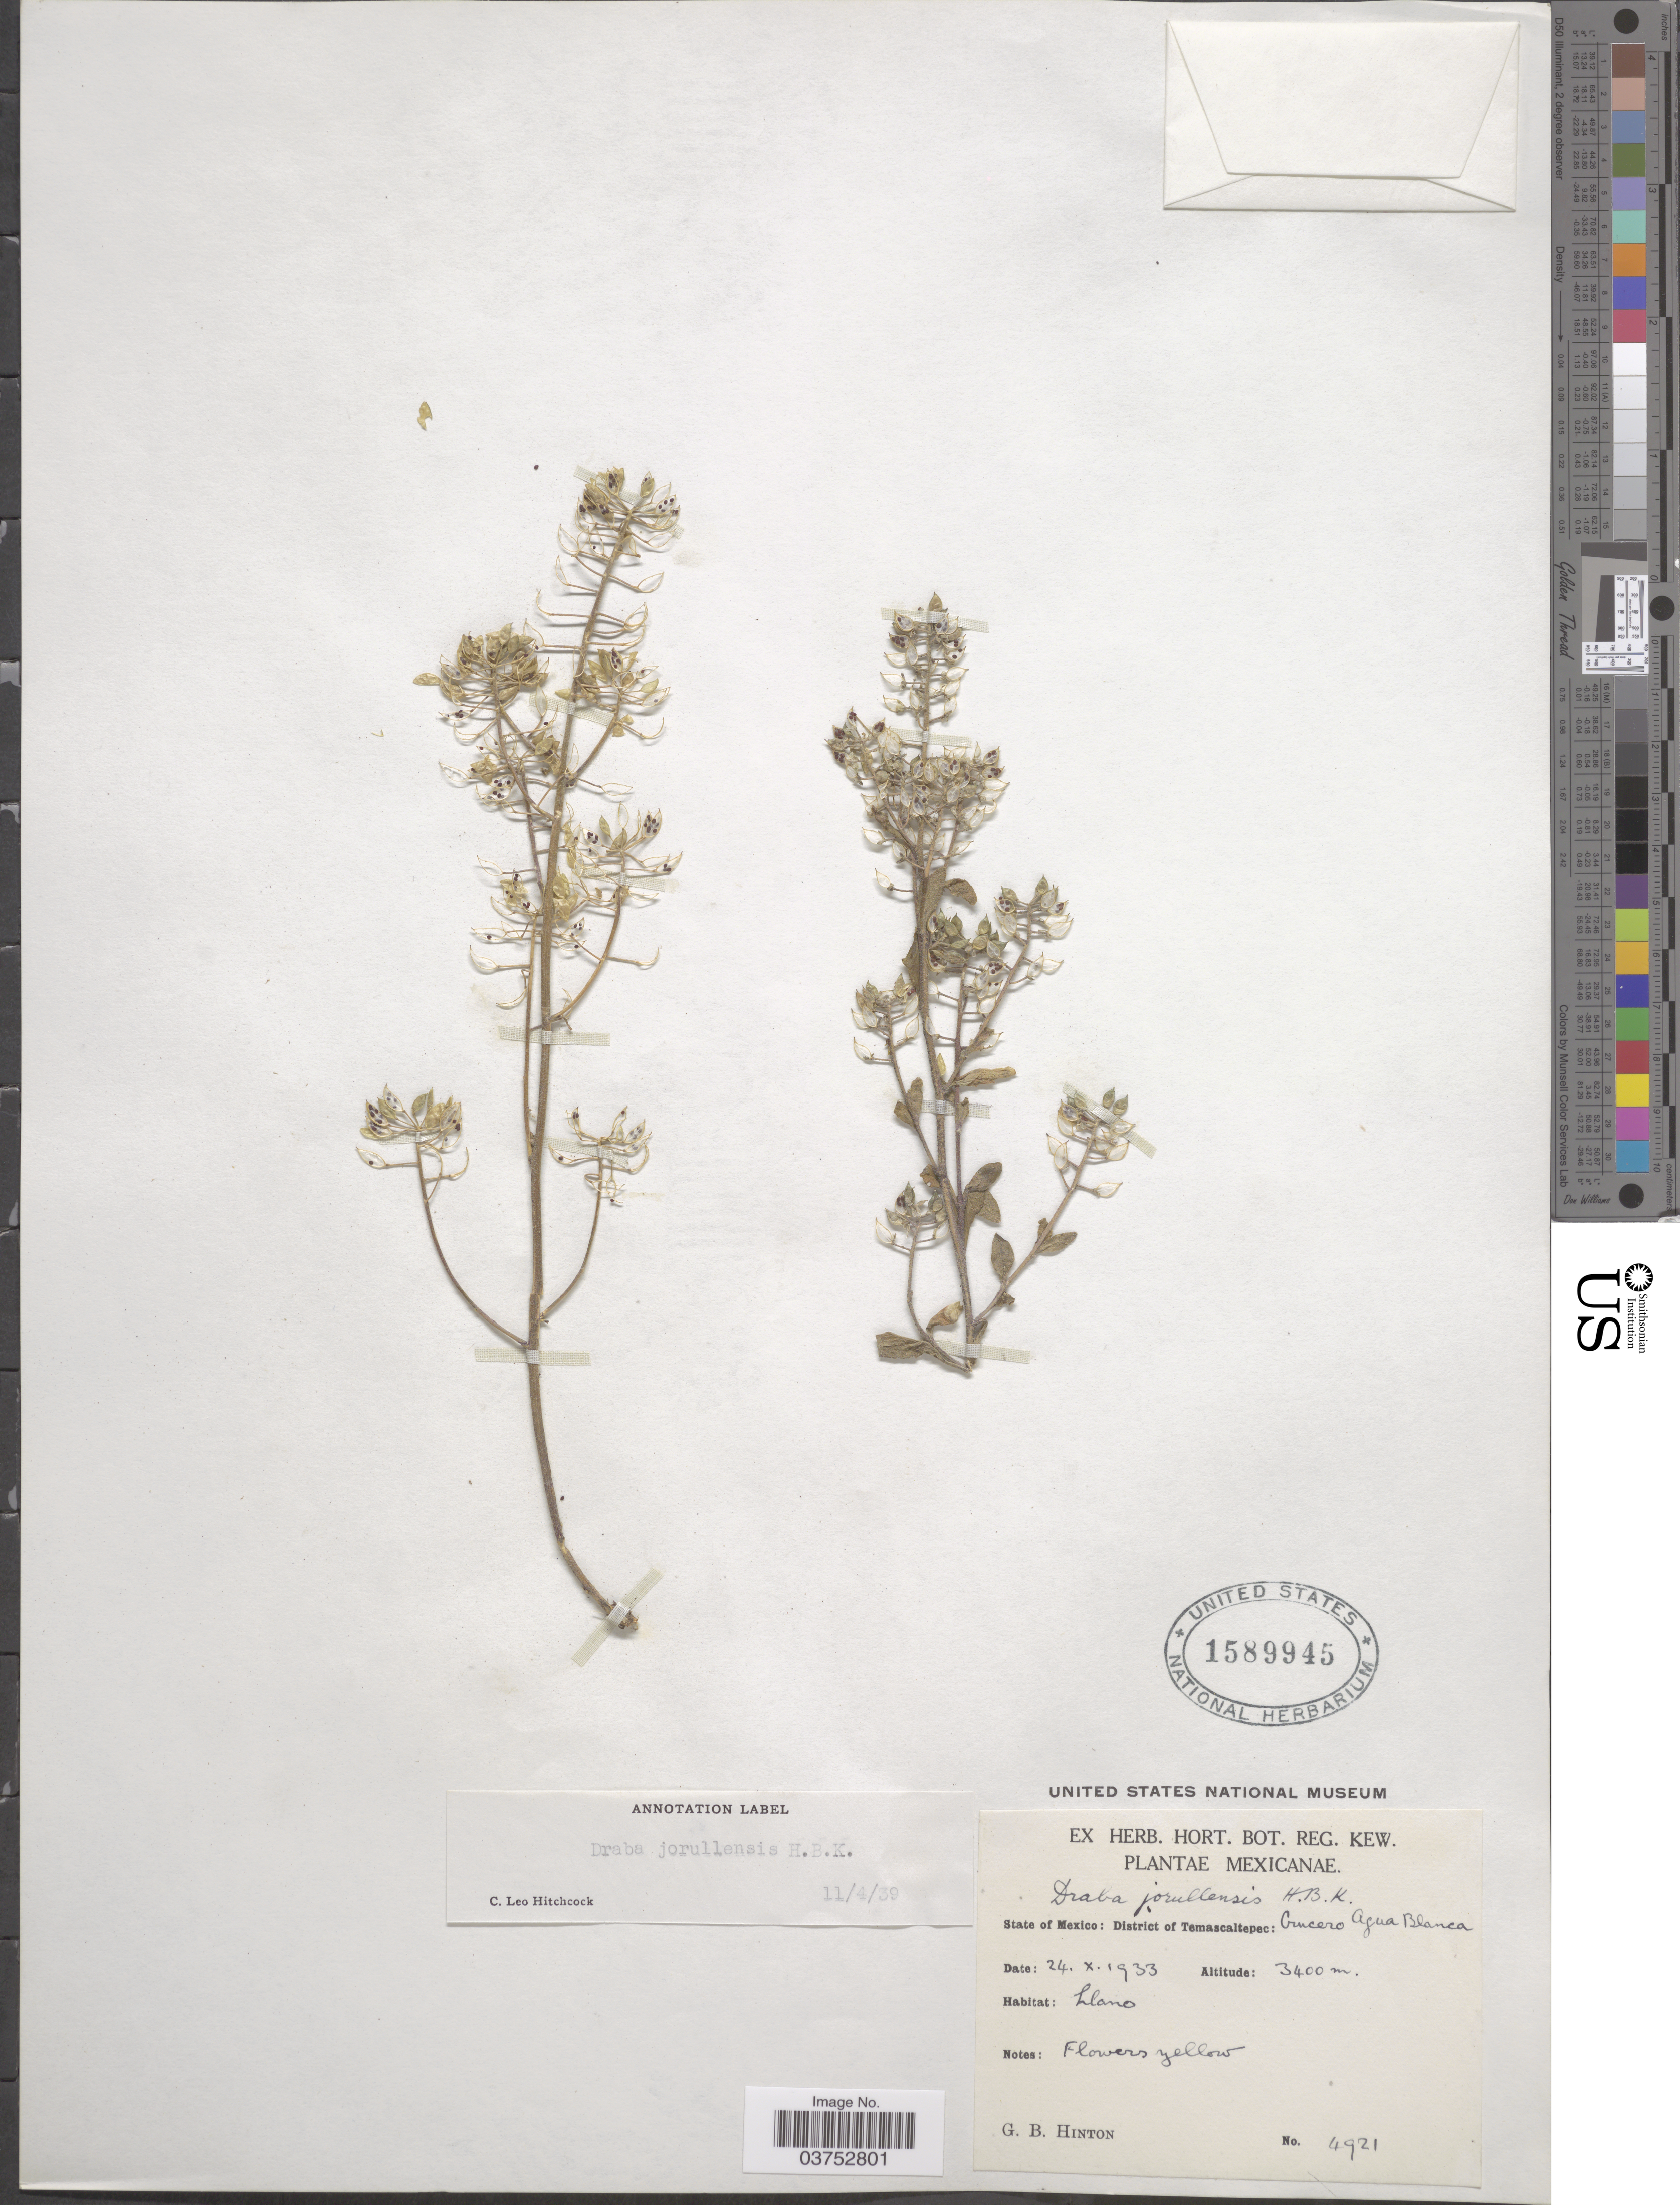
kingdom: Plantae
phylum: Tracheophyta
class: Magnoliopsida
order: Brassicales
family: Brassicaceae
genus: Draba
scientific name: Draba jorullensis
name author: Kunth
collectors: G. B. Hinton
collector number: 4921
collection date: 1933-10-24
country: Mexico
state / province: México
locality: District of Temascaltepec: Crucero Agua Blanca.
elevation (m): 3400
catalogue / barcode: US 1589945